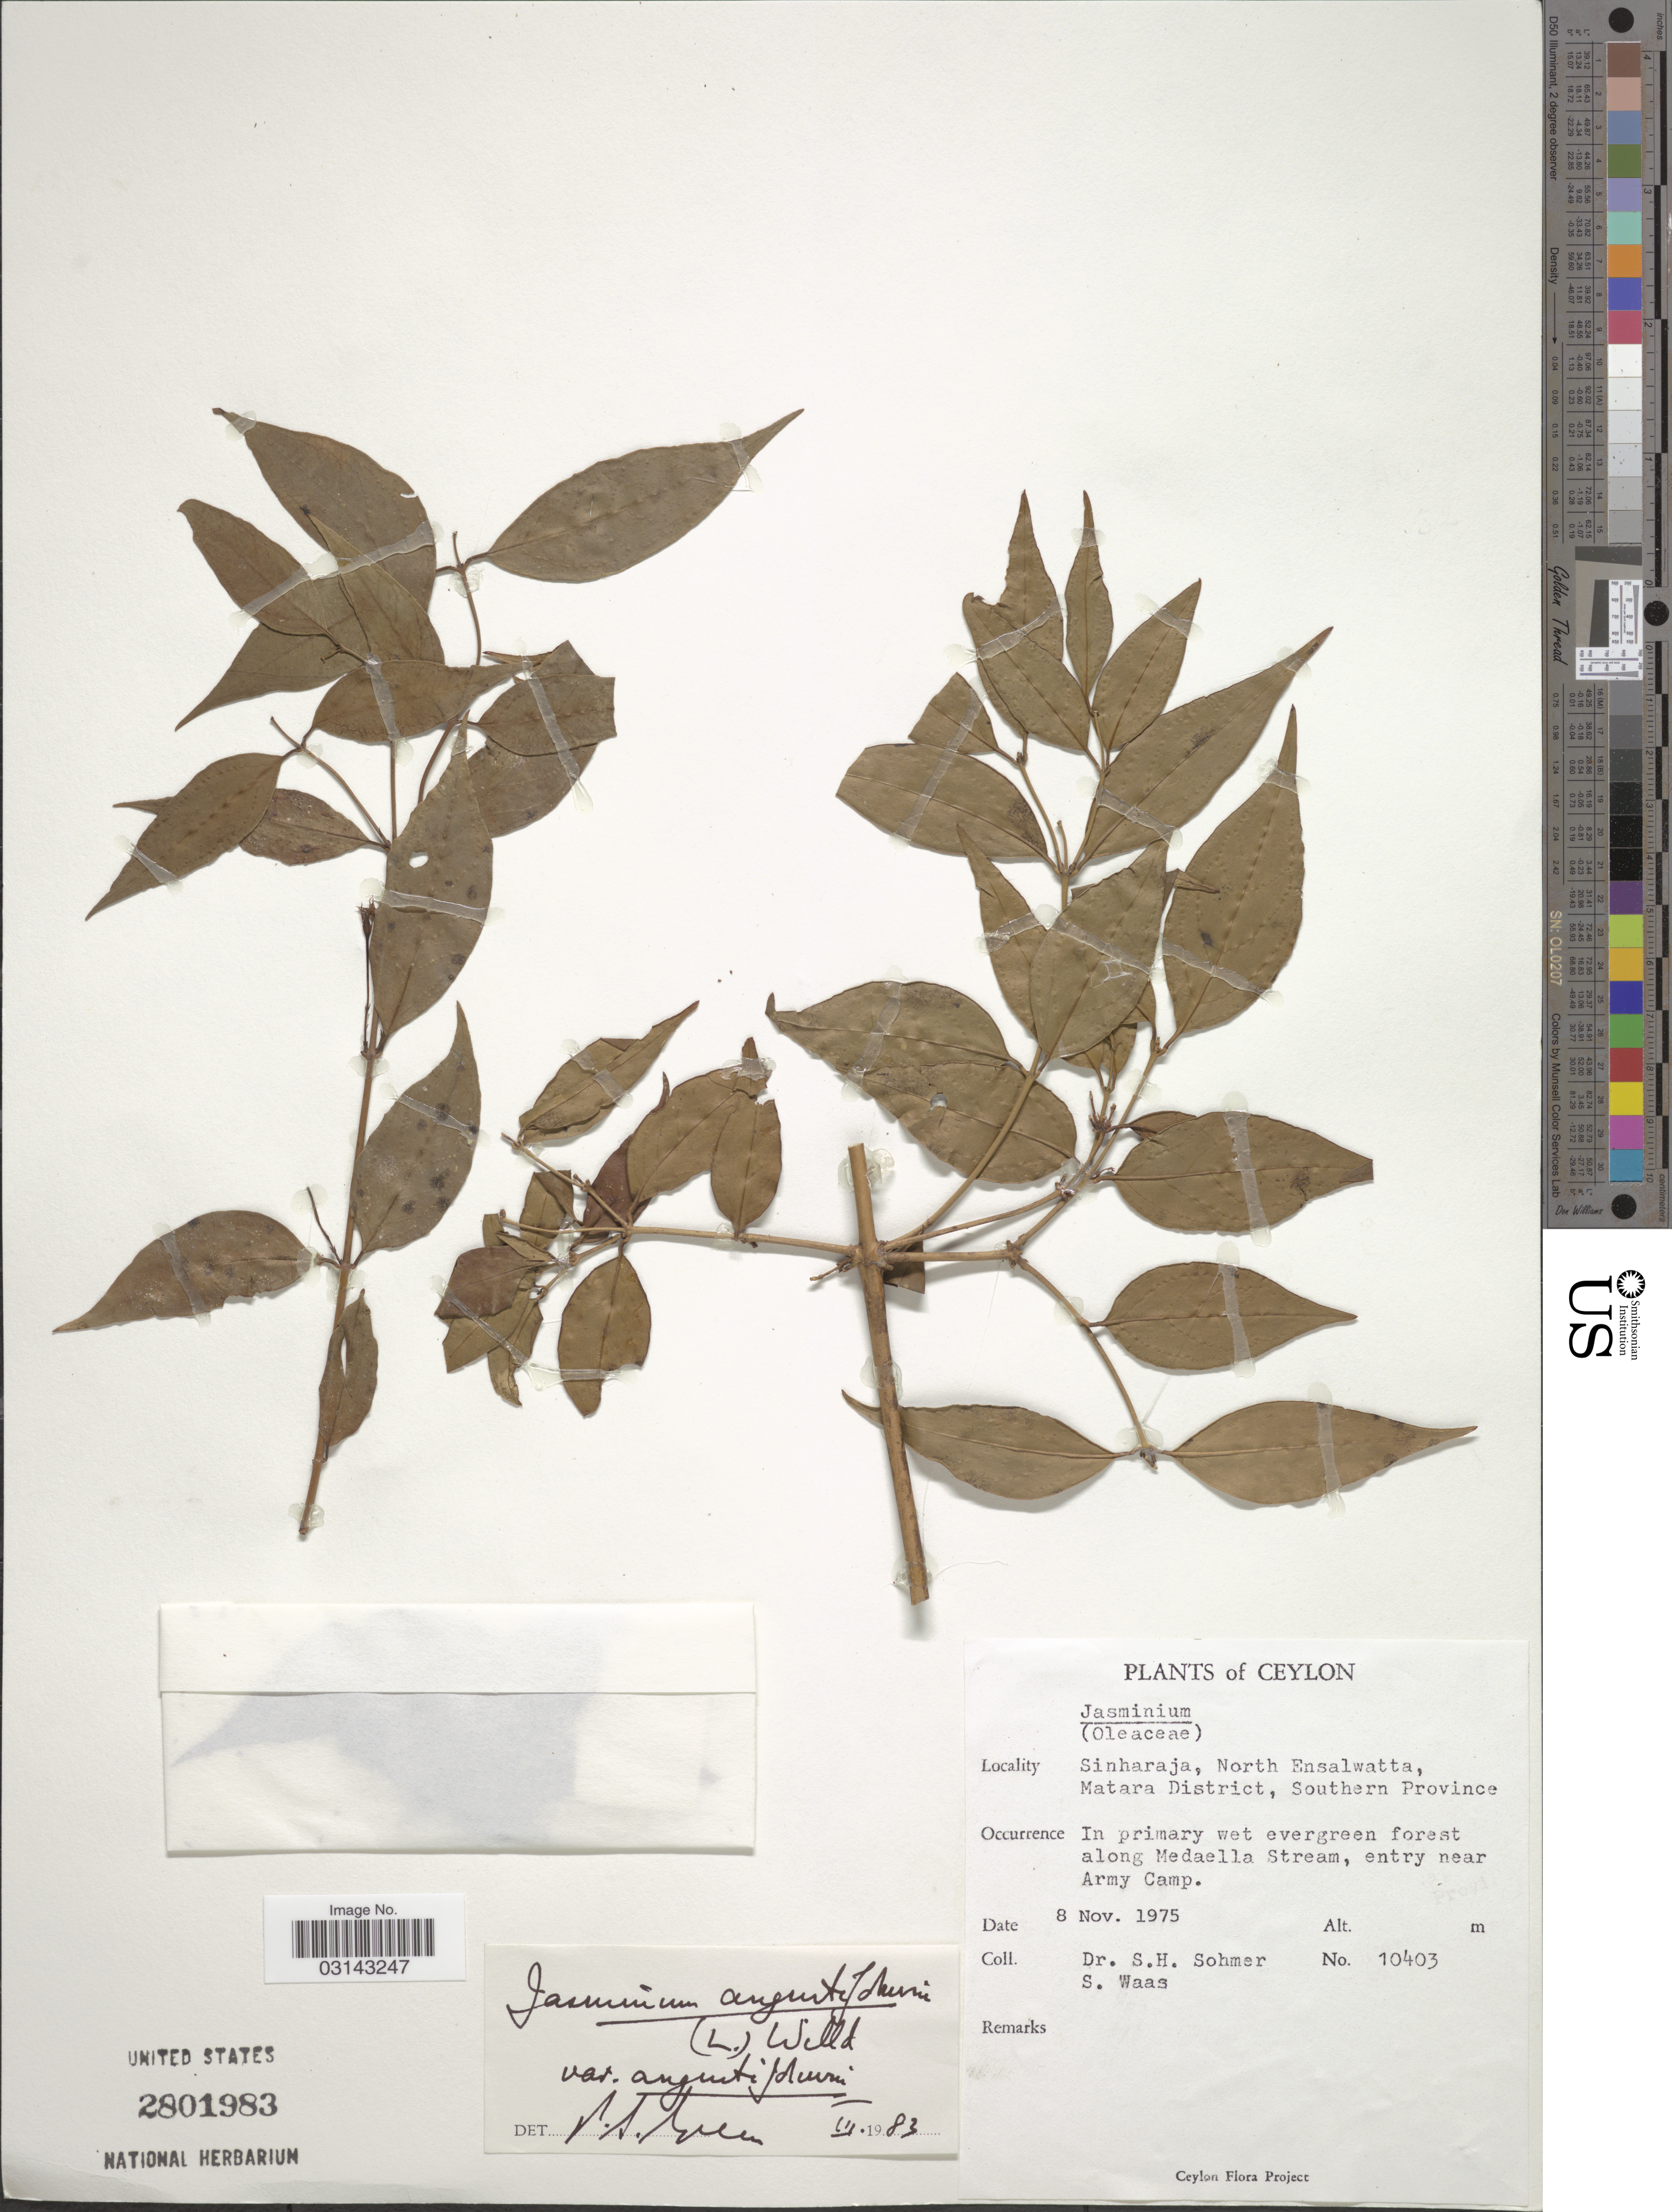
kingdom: Plantae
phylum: Tracheophyta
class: Magnoliopsida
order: Lamiales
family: Oleaceae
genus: Jasminum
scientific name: Jasminum angustifolium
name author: (L.) Willd.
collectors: S. H. Sohmer & S. Waas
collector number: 10403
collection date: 1975-11-08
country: Sri Lanka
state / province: Southern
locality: Ceylon. Sinharaja, North Ensalwatta, Matara District. Along Medaella Stream, entry near Army Camp.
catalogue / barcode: US 2801983